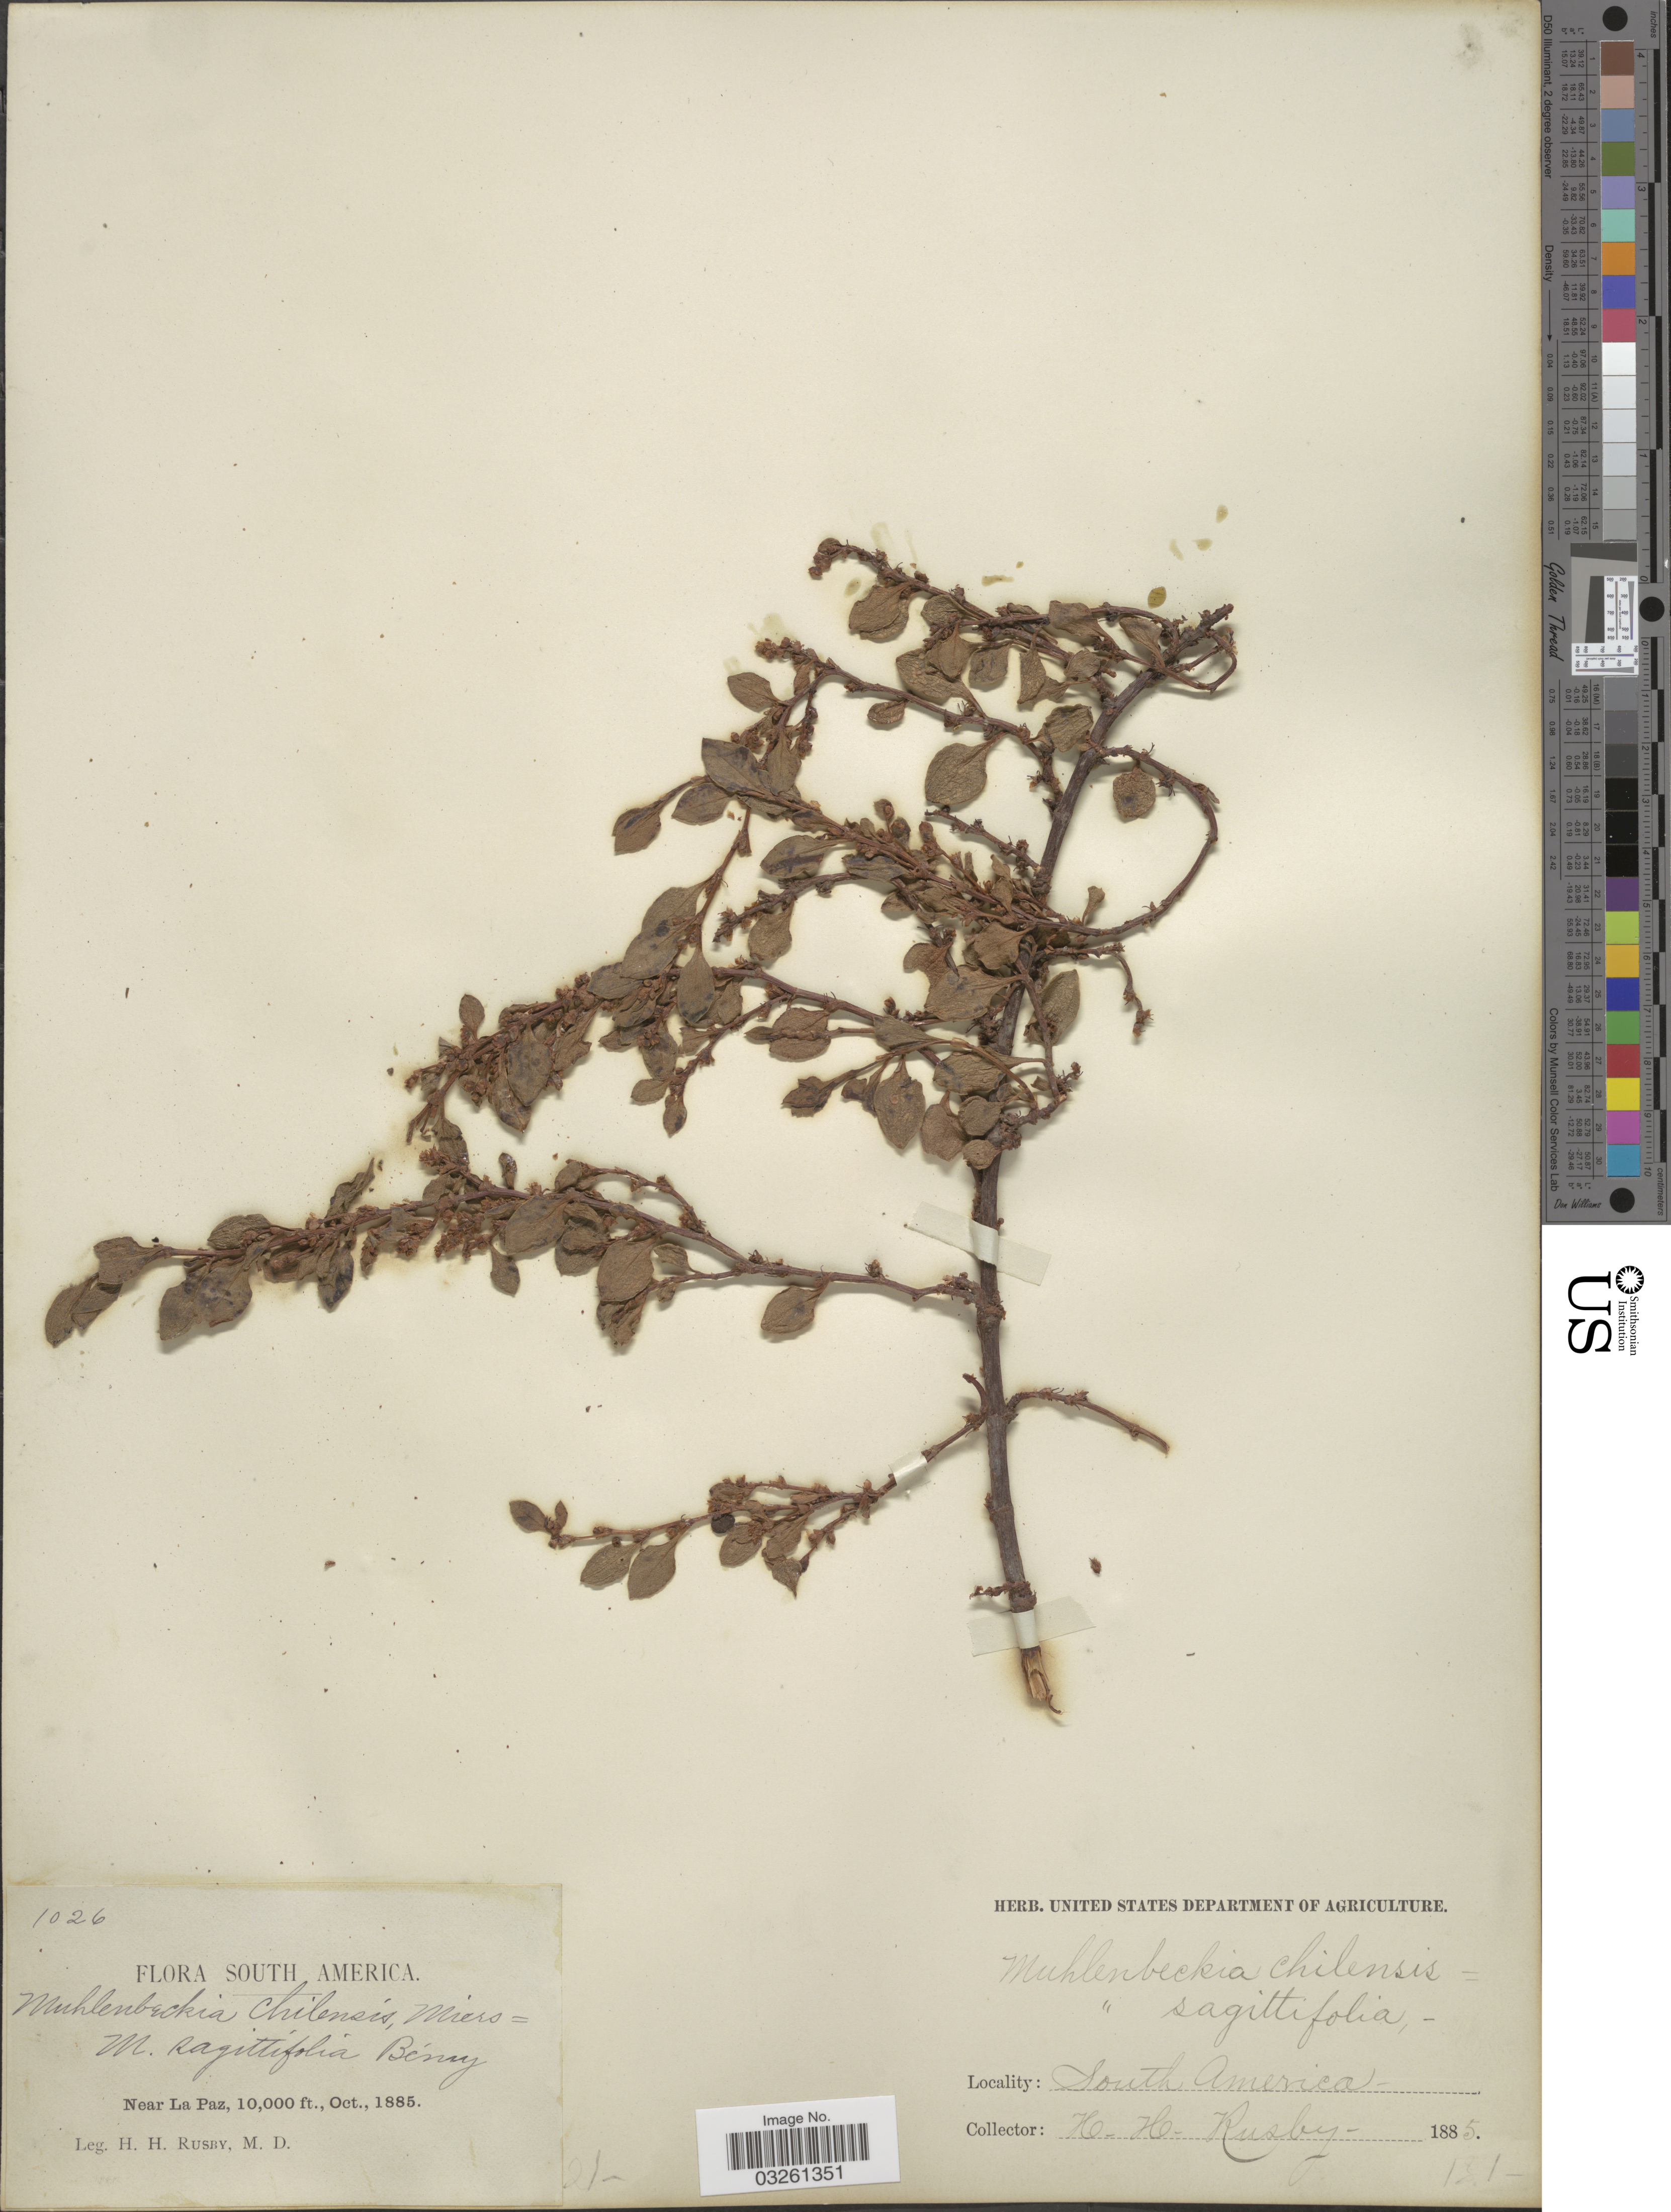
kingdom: Plantae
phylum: Tracheophyta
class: Magnoliopsida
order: Caryophyllales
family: Polygonaceae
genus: Muehlenbeckia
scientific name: Muehlenbeckia fruticulosa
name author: (Walp.) Standl.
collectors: H. H. Rusby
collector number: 1026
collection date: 1885-10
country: Bolivia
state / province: La Paz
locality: Near La Paz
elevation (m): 3048